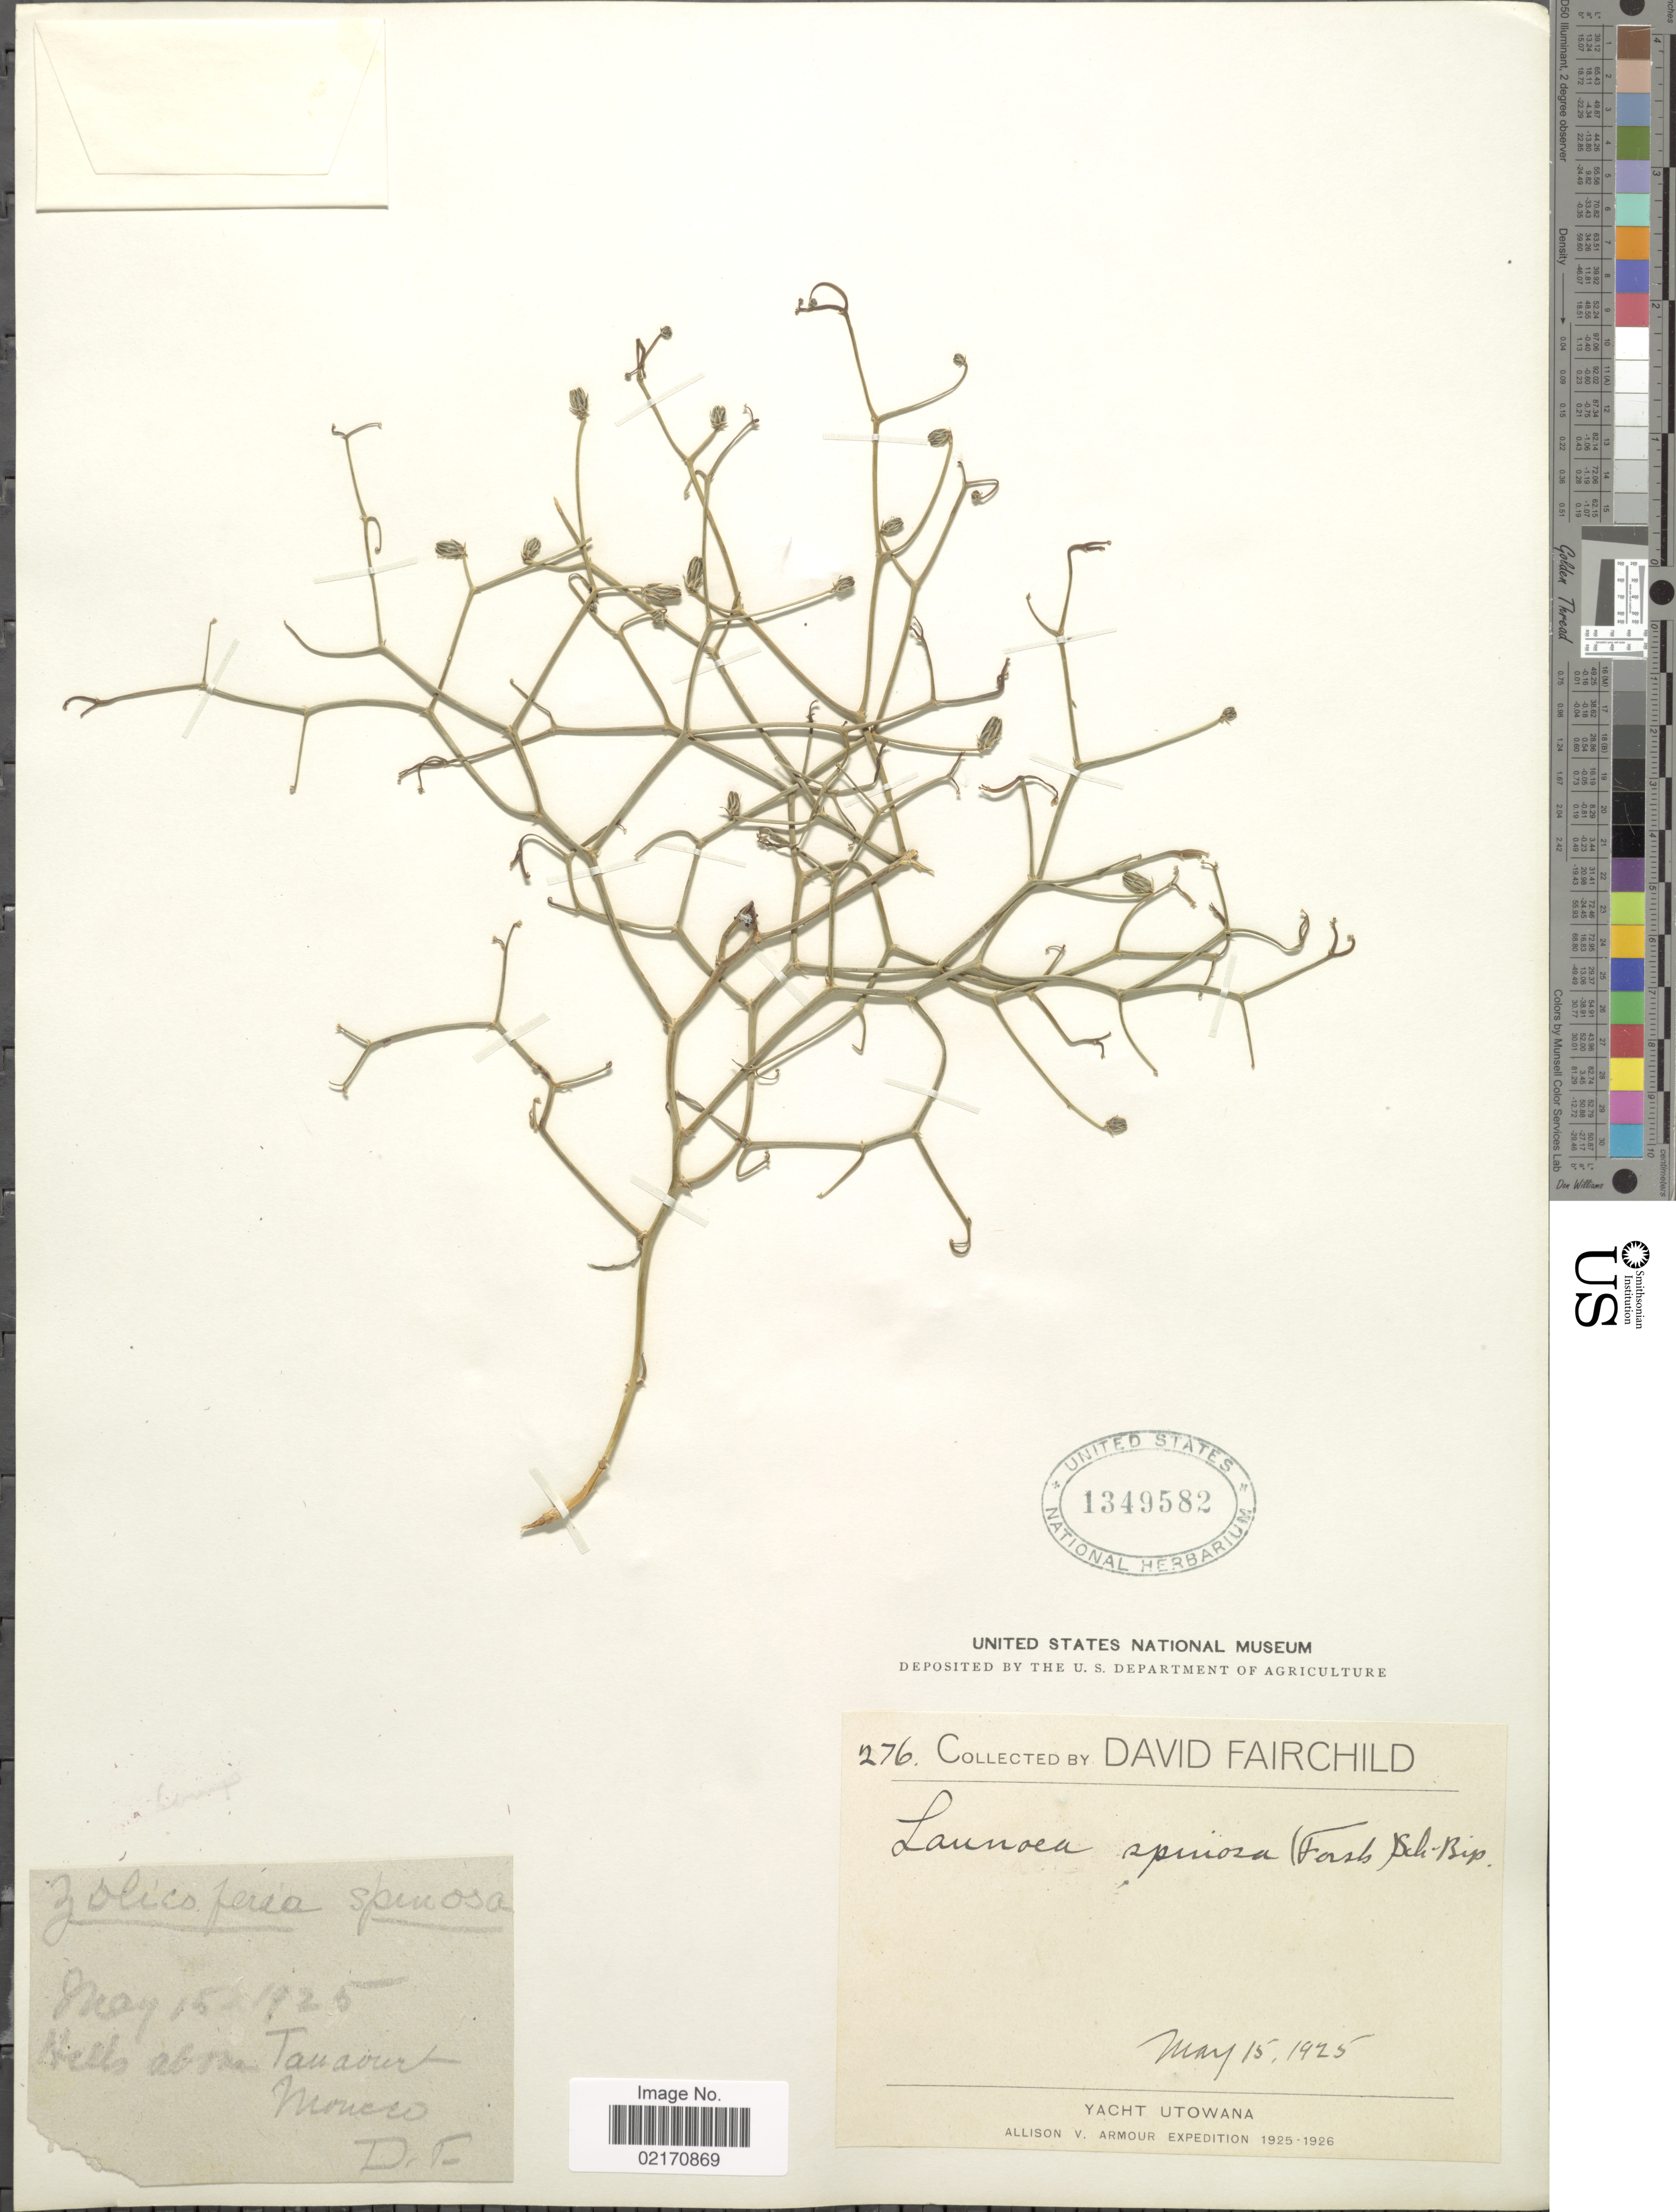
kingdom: Plantae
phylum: Tracheophyta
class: Magnoliopsida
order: Asterales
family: Asteraceae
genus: Launaea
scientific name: Launaea arborescens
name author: (Batt.) Murb.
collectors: D. Fairchild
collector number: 276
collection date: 1925-05-15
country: Morocco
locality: Hills above Tanaourt.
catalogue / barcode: US 1349582